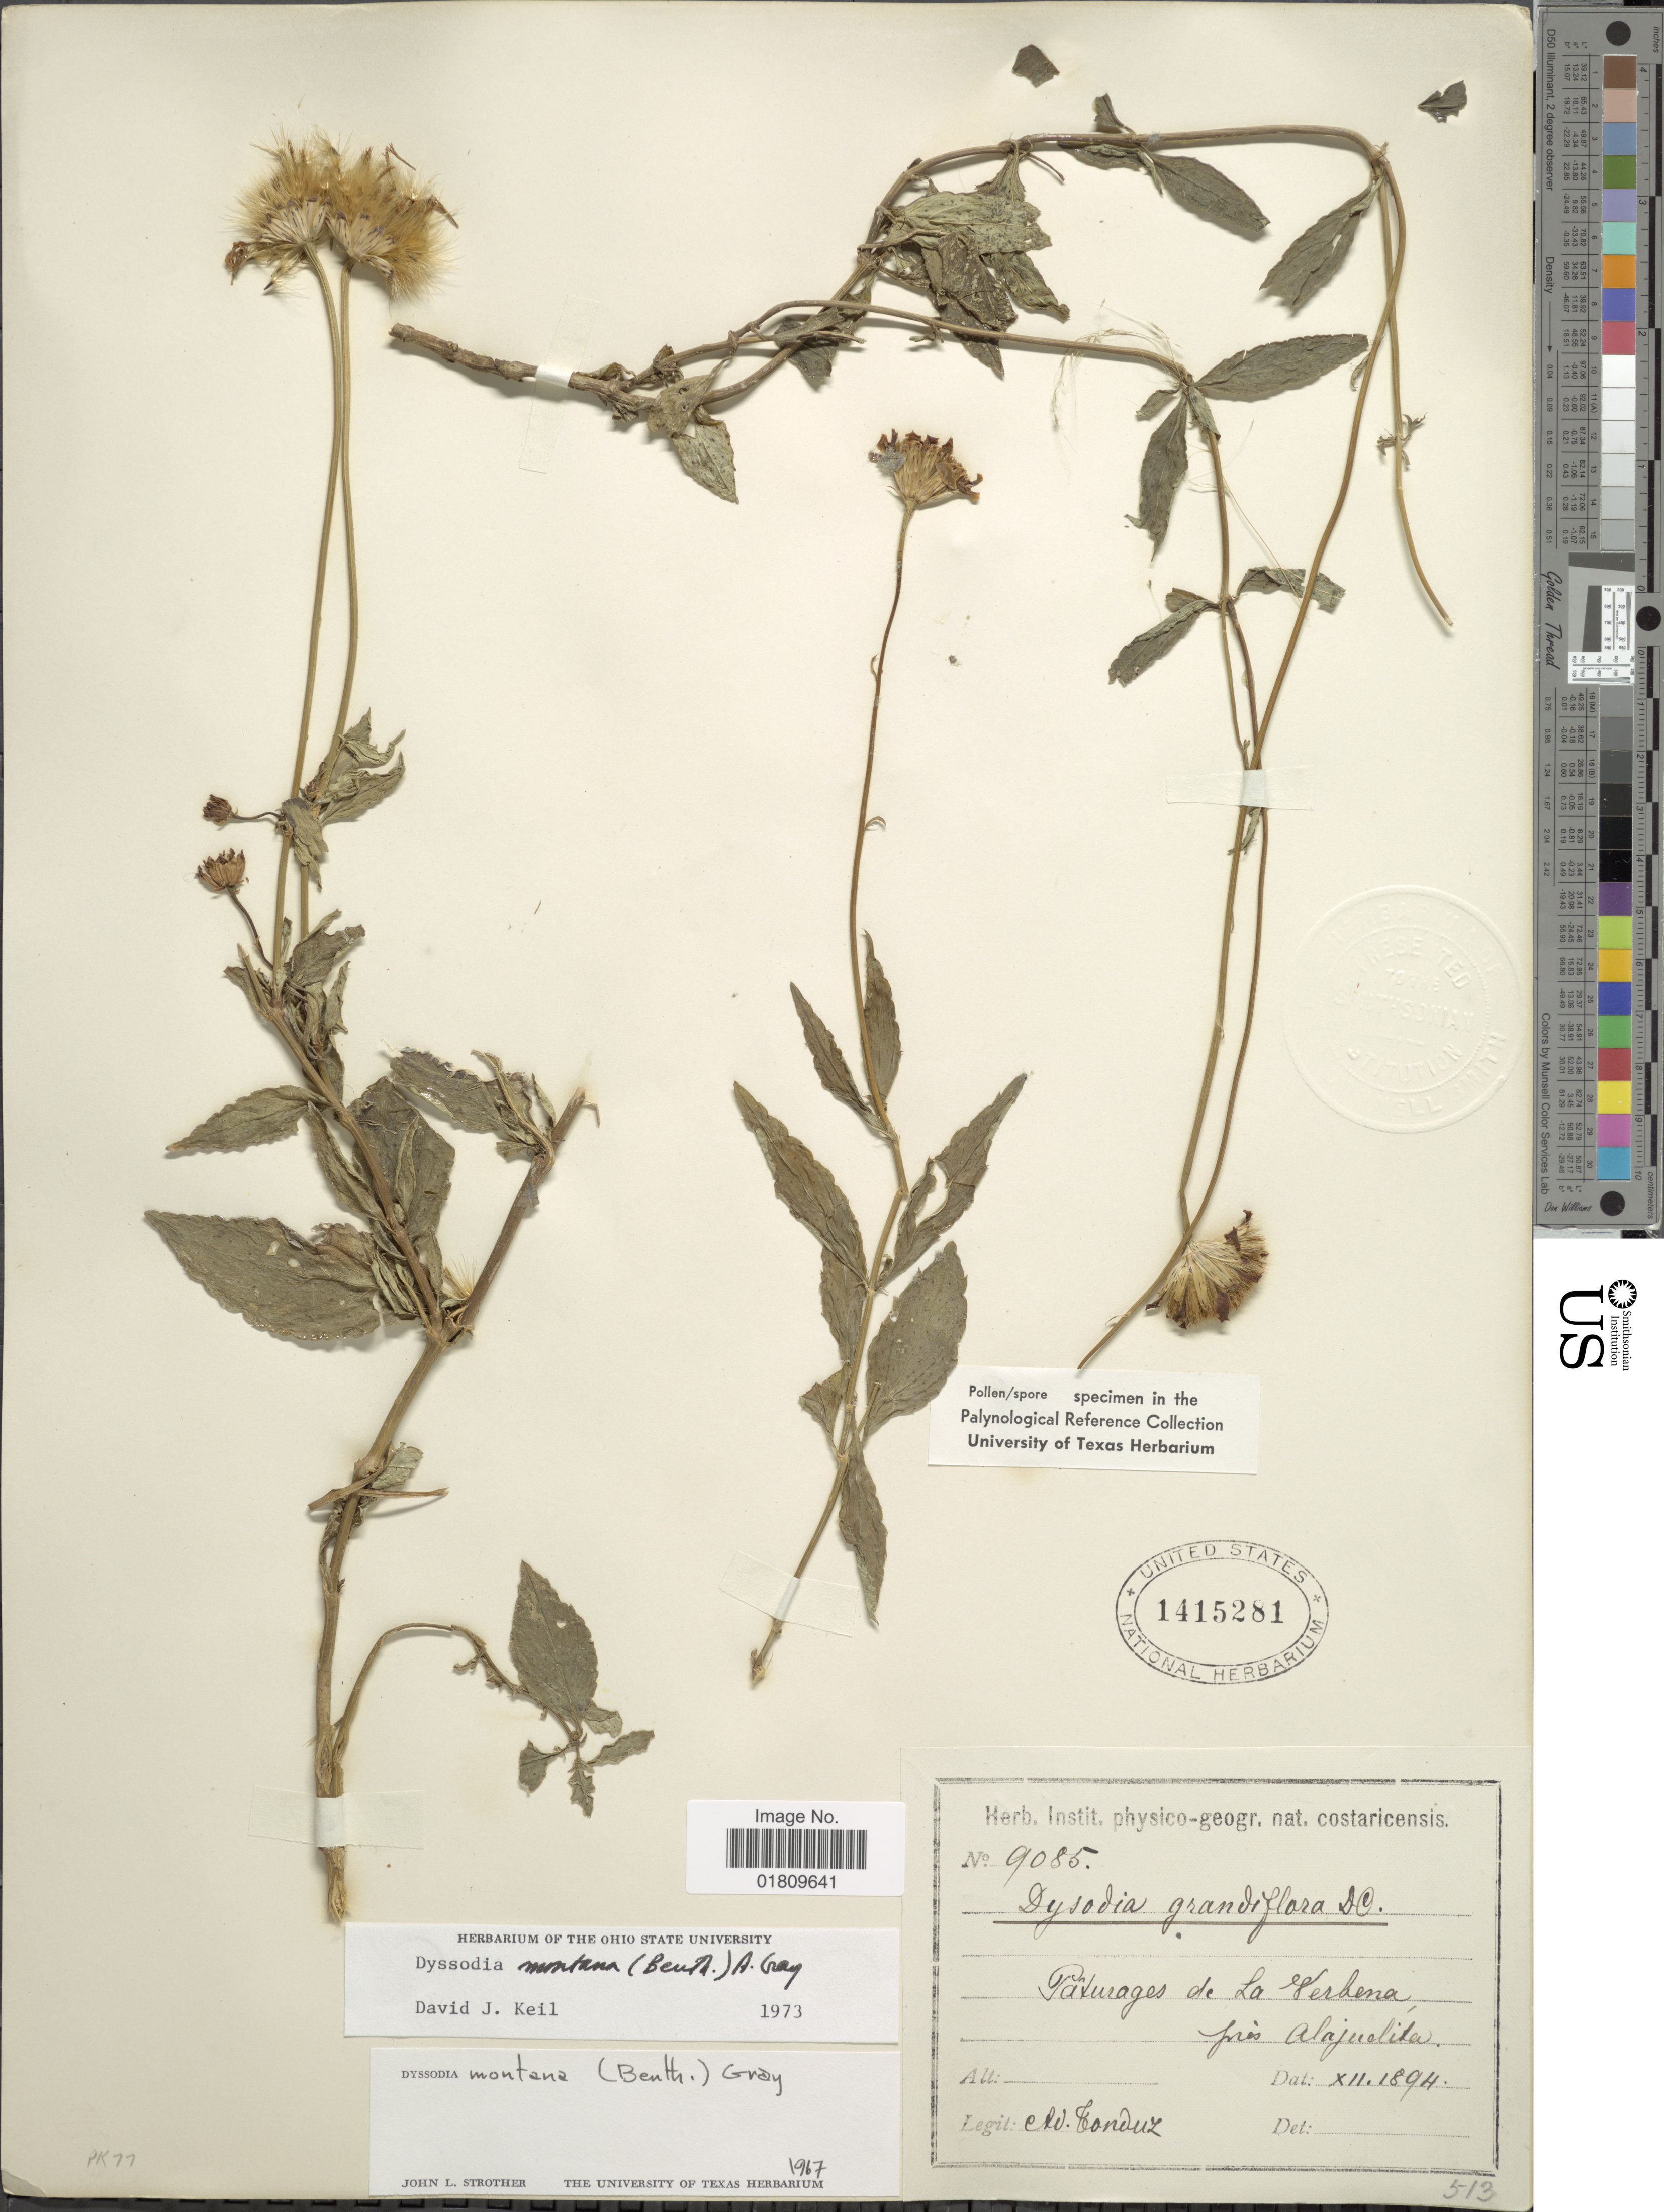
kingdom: Plantae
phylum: Tracheophyta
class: Magnoliopsida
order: Asterales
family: Asteraceae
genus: Dyssodia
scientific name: Dyssodia montana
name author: (Benth.) A. Gray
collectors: A. Tonduz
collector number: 9085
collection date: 1894-12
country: Costa Rica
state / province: San José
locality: prés Alajuelita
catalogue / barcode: US 1415281